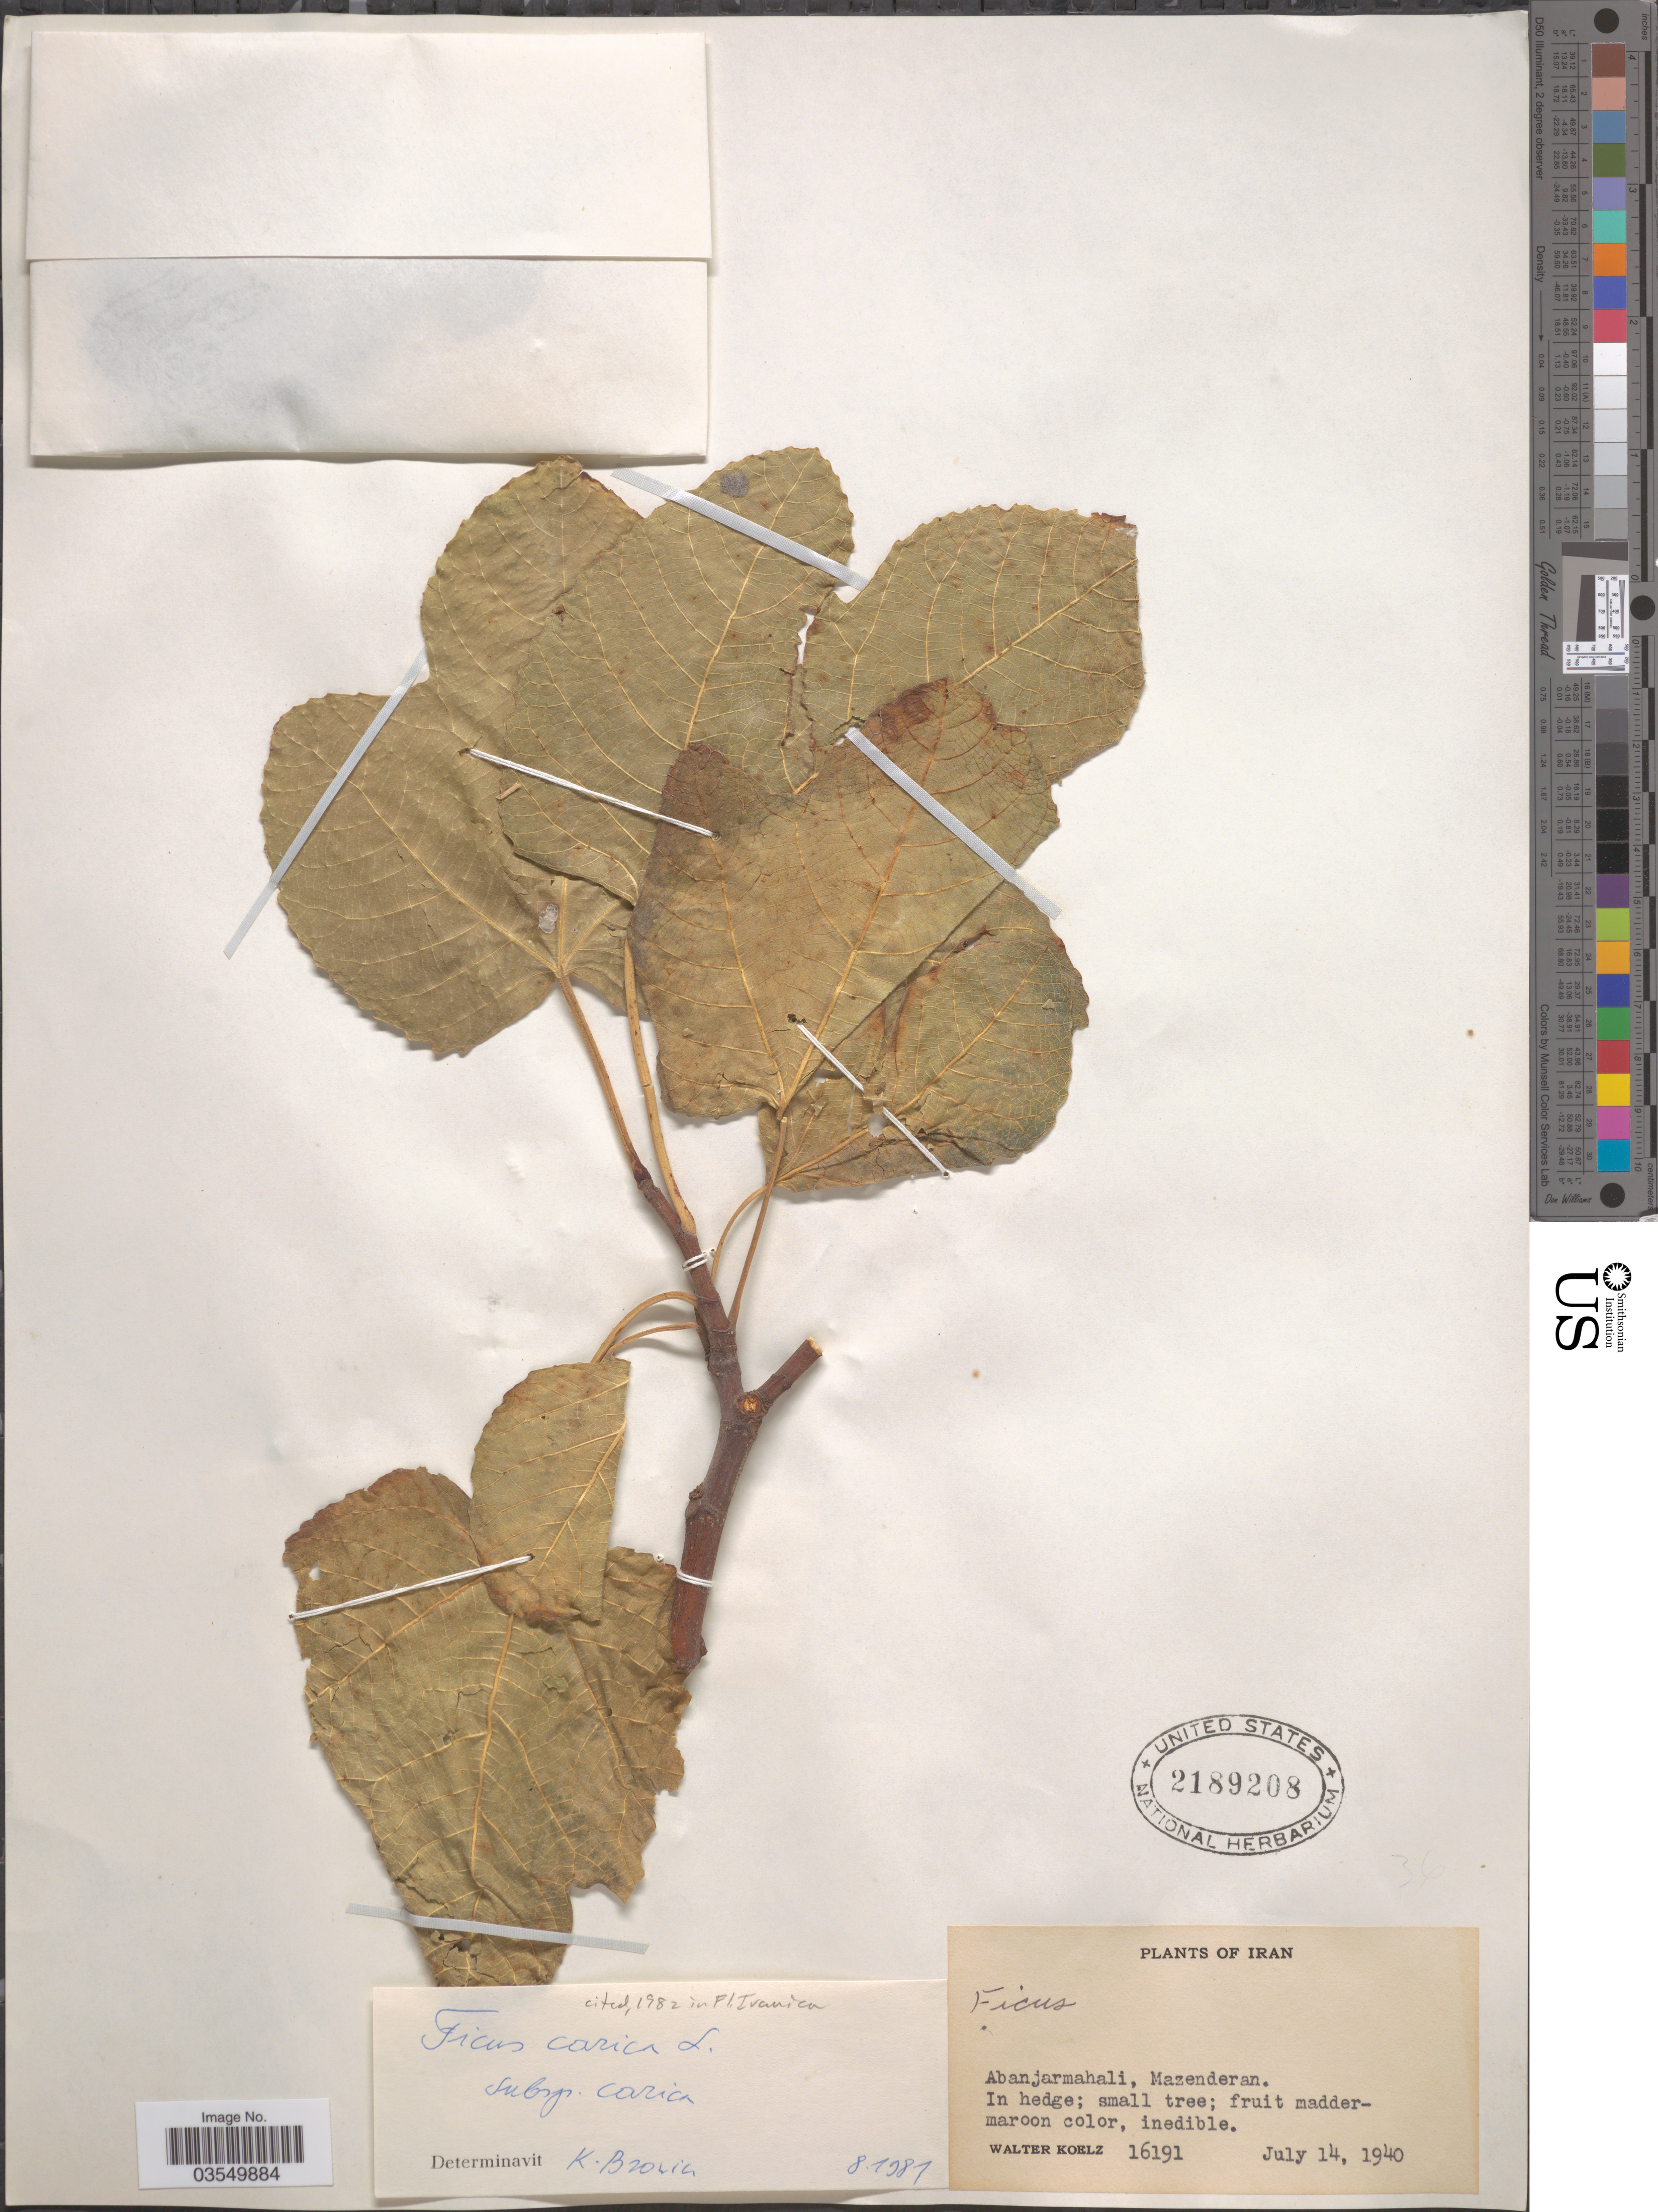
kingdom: Plantae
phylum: Tracheophyta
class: Magnoliopsida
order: Rosales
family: Moraceae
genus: Ficus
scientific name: Ficus carica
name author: L.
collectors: W. N. Koelz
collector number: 16191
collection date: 1940-07-14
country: Iran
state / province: Mazandaran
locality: Abanjarmahali, Mazenderan.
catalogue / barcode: US 2189208